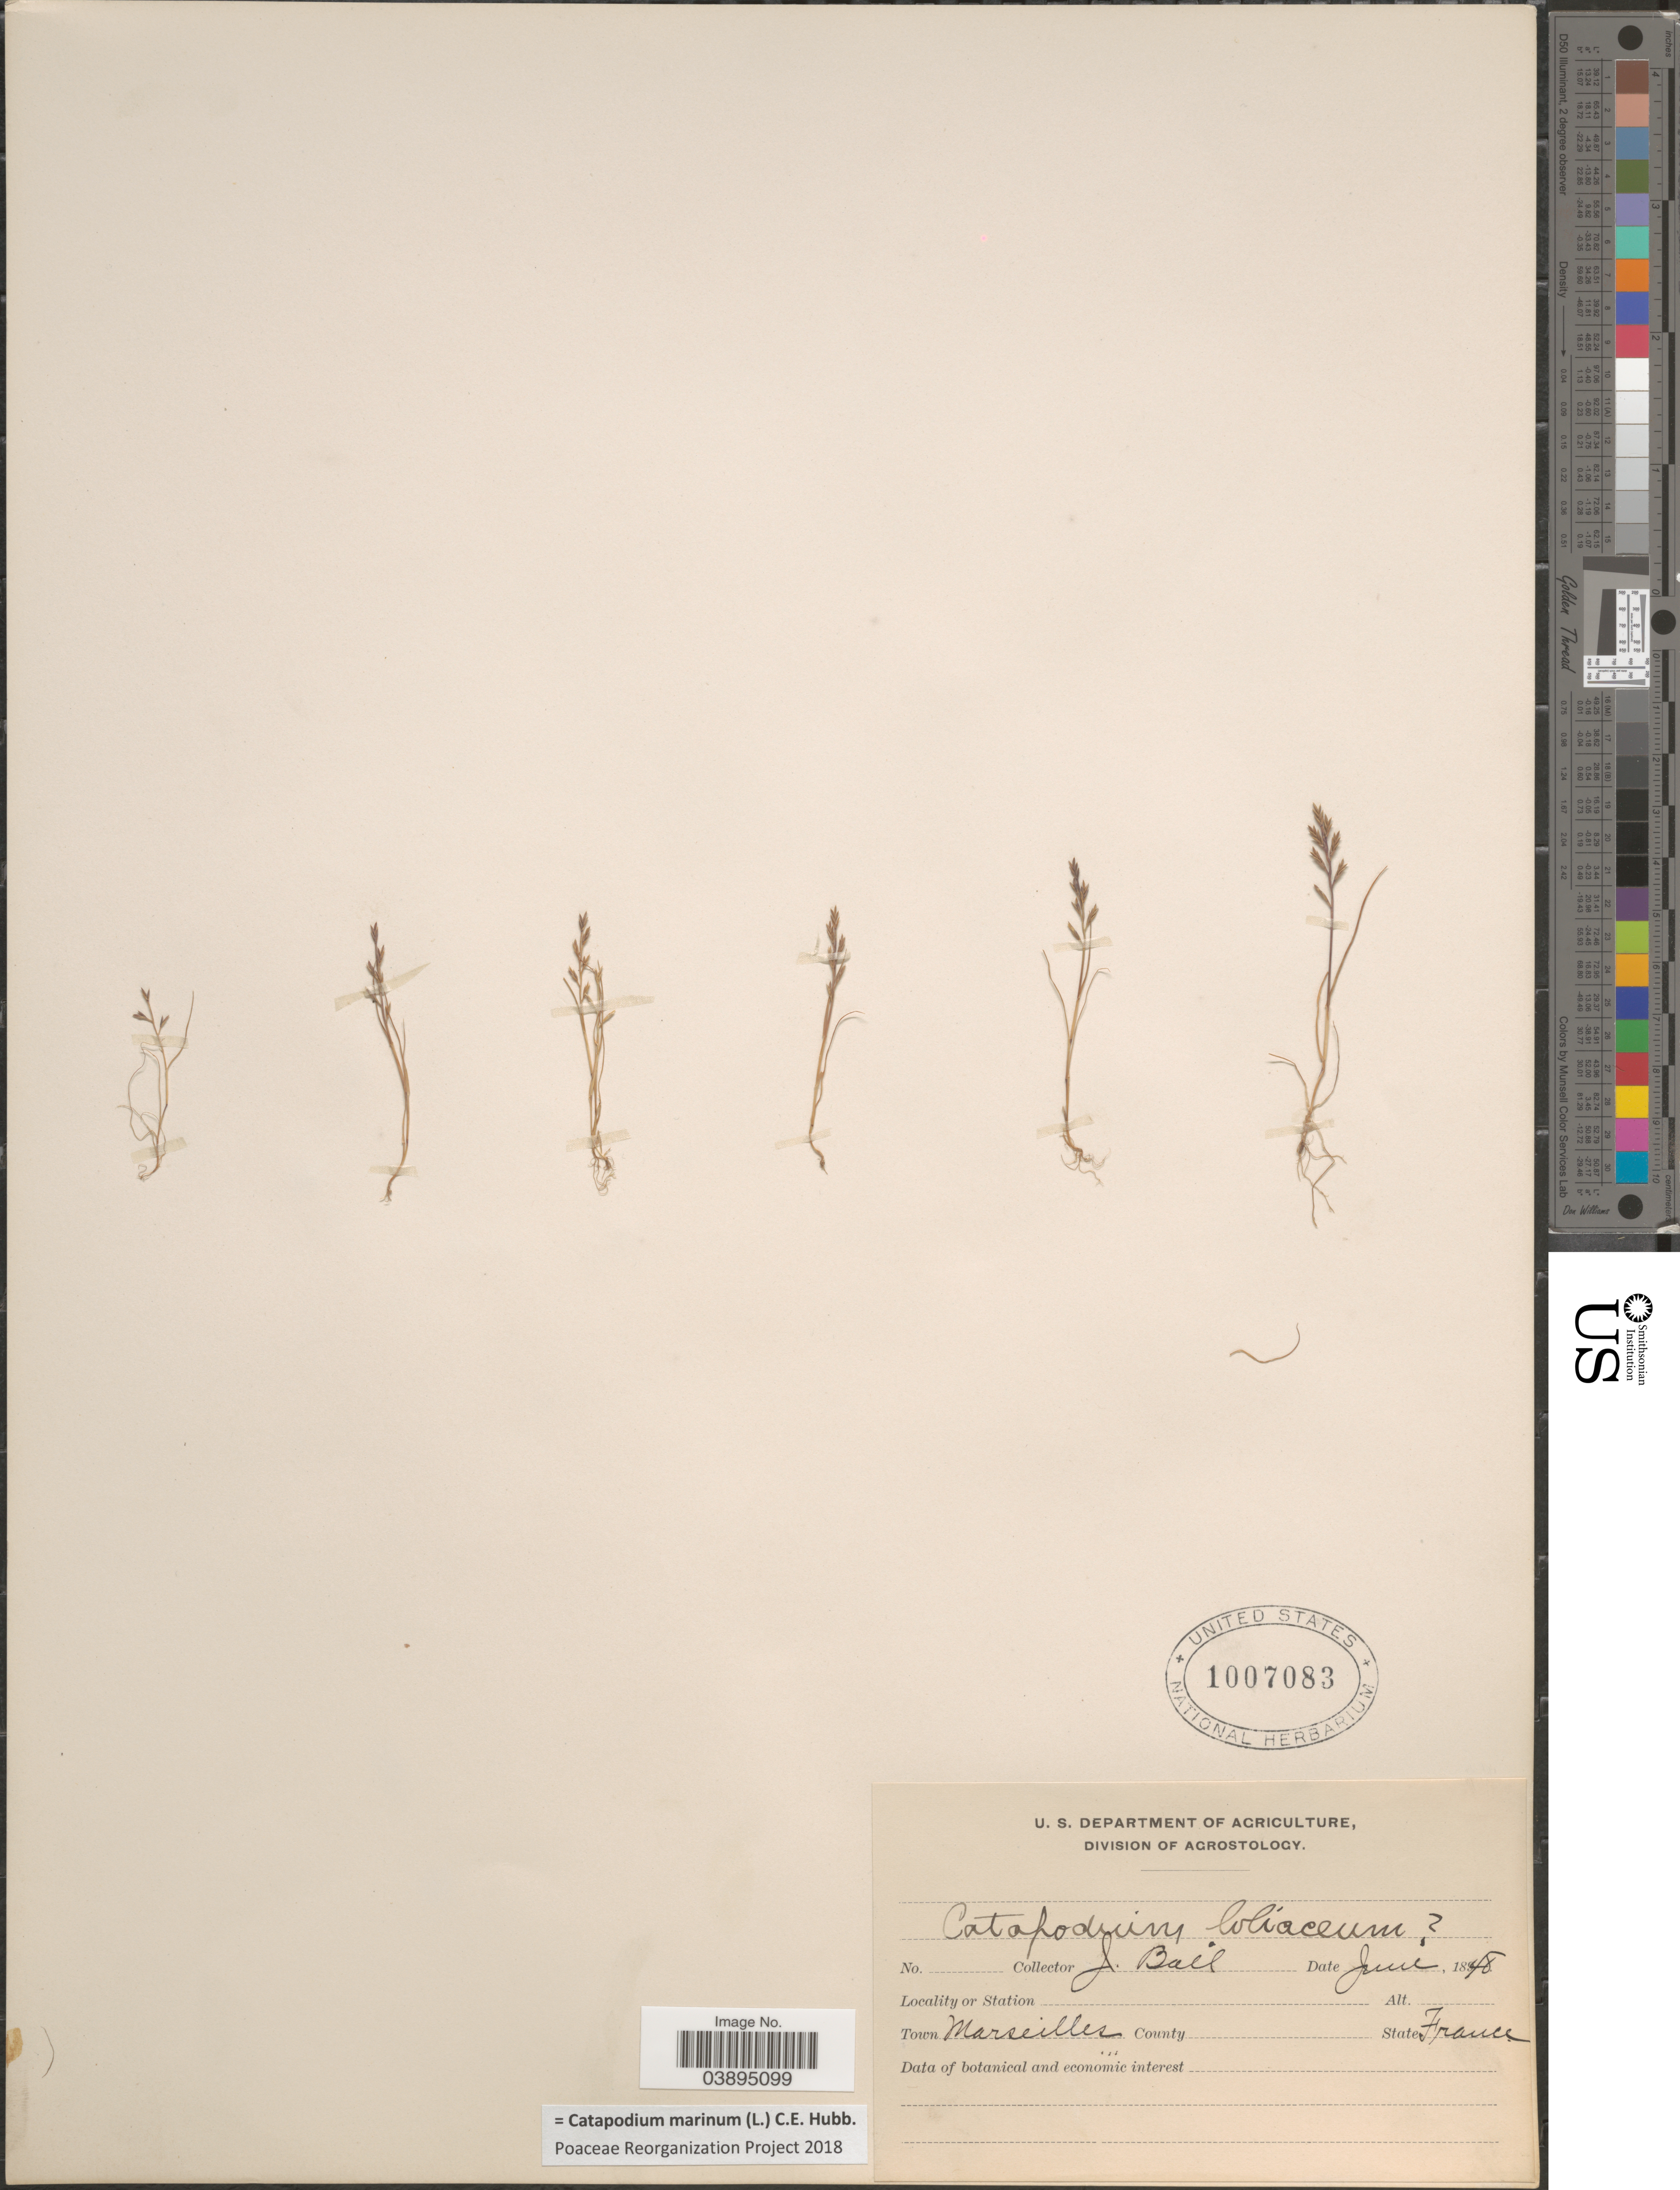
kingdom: Plantae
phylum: Tracheophyta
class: Liliopsida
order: Poales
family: Poaceae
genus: Catapodium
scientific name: Catapodium marinum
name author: (L.) C.E. Hubb.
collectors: J. Ball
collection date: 1848-06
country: France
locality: Town Marseilles.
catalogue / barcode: US 1007083